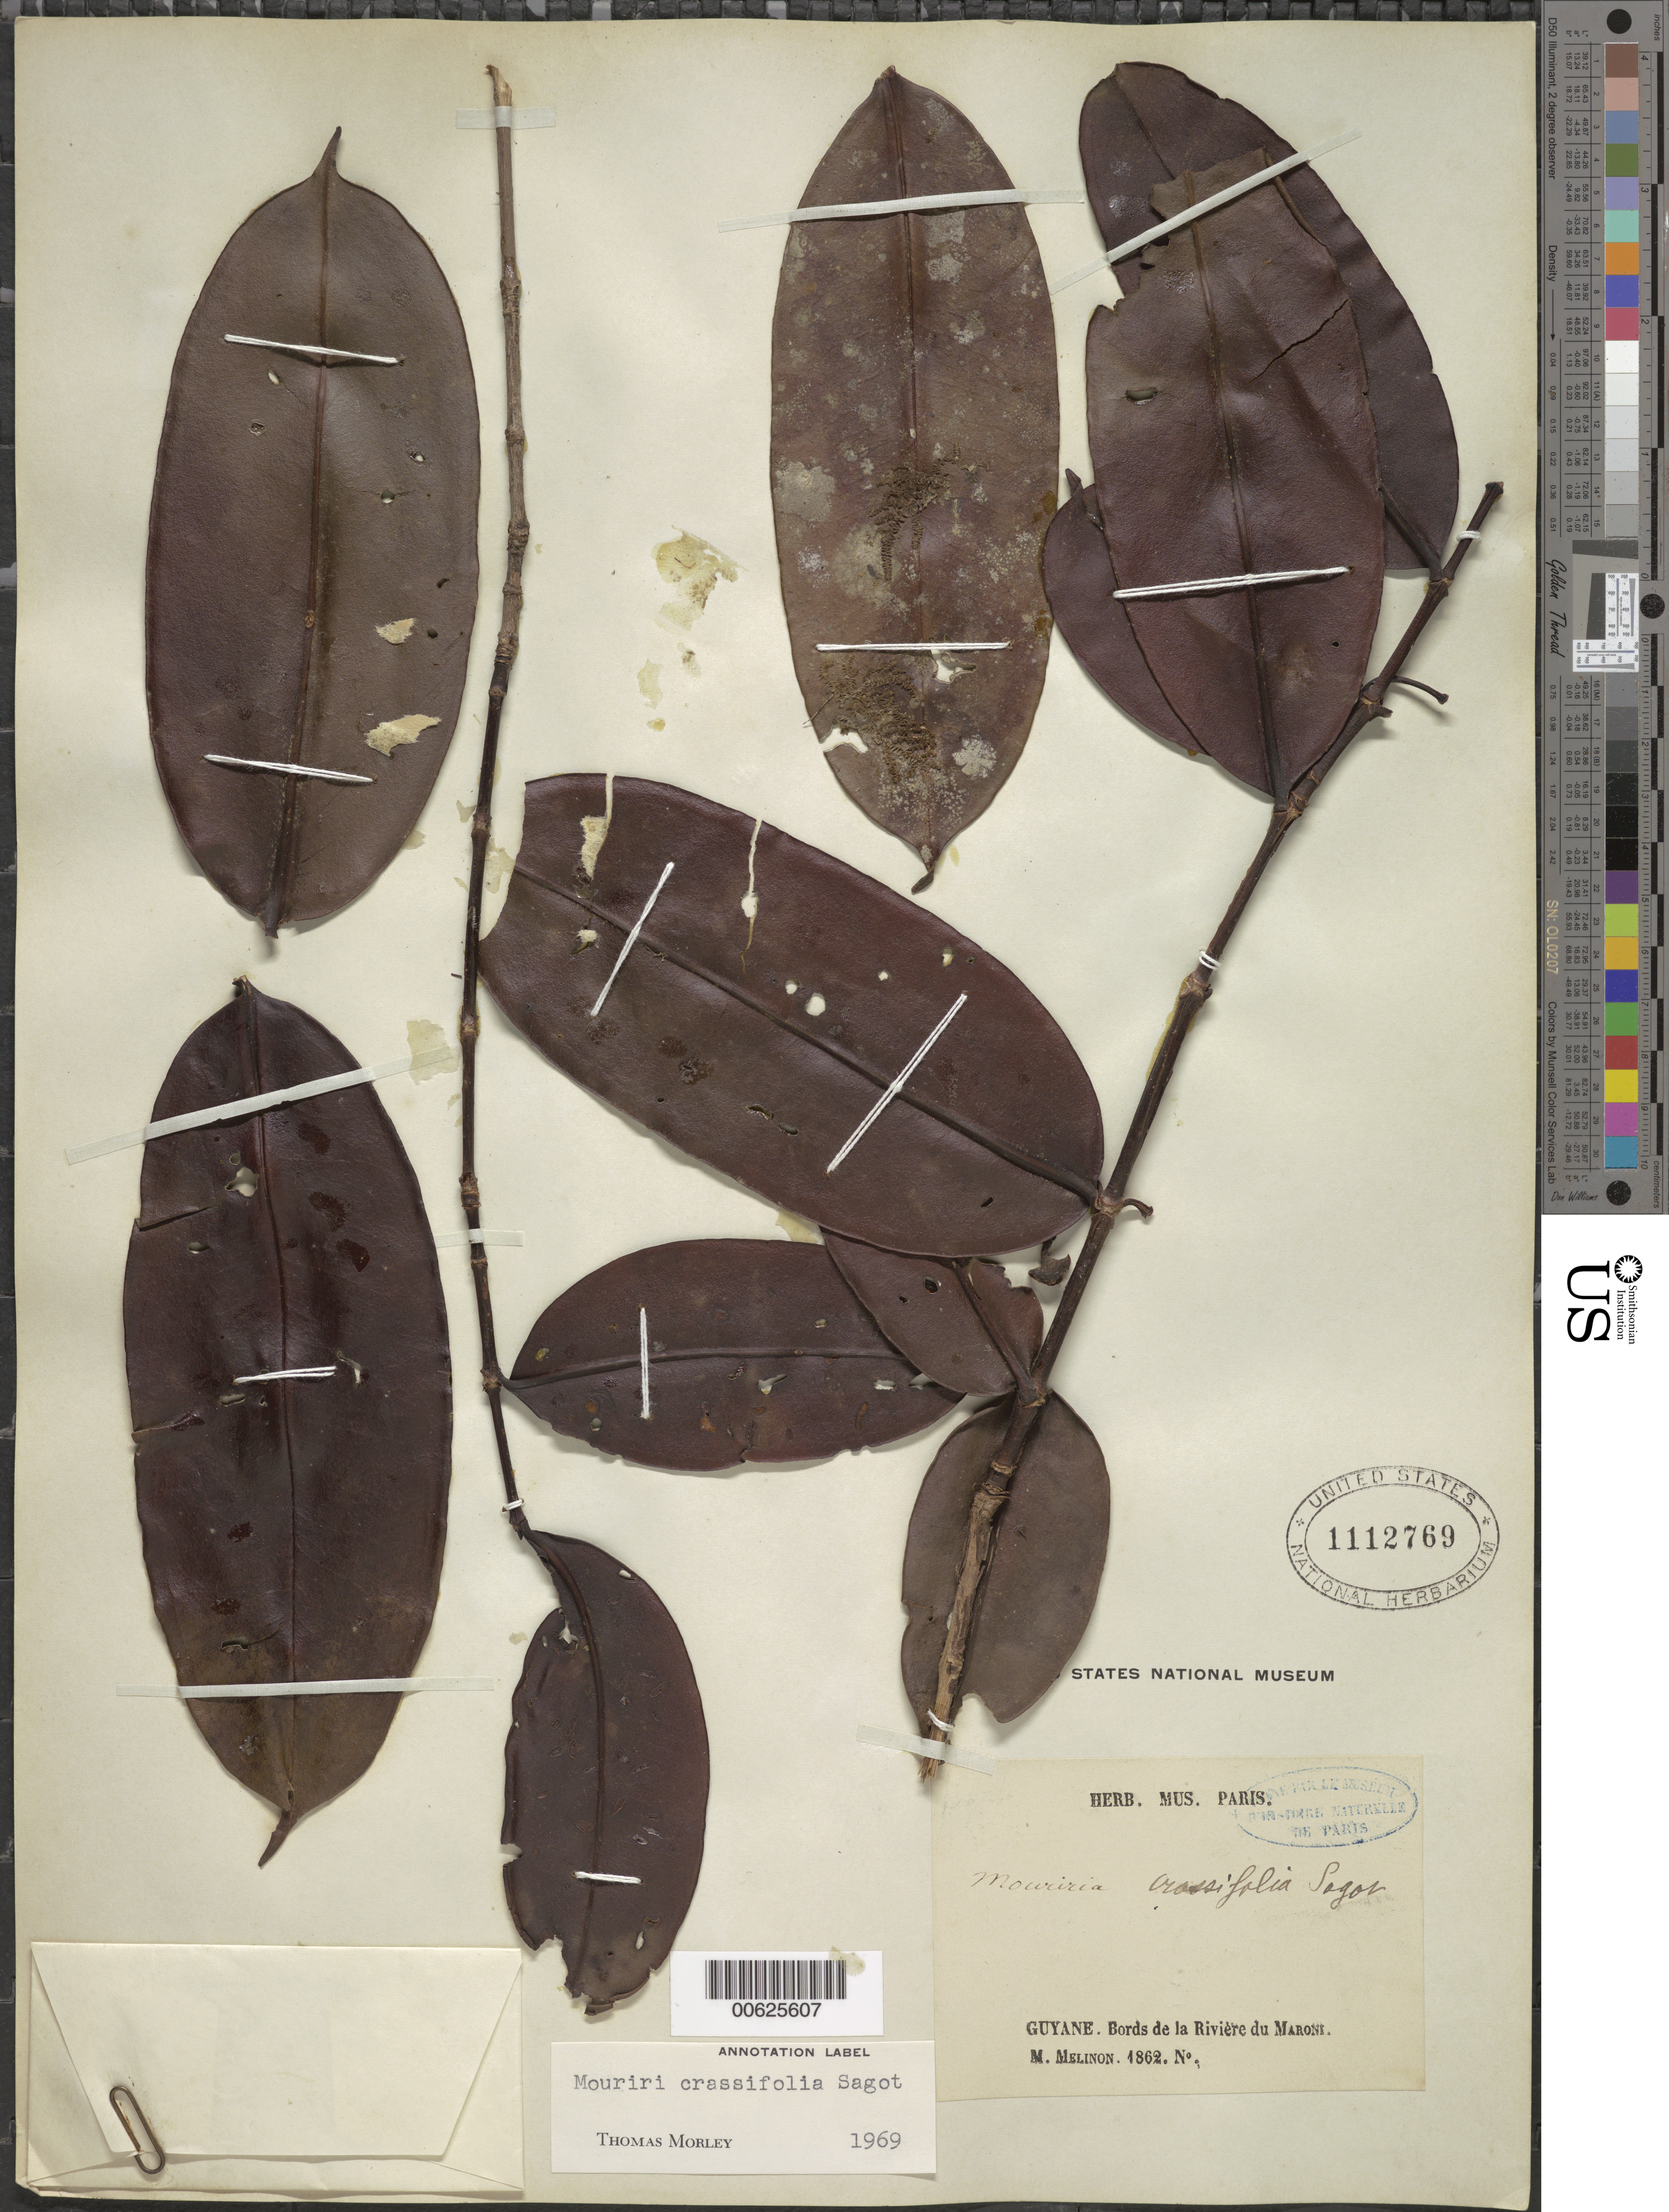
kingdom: Plantae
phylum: Tracheophyta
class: Magnoliopsida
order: Myrtales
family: Melastomataceae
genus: Mouriri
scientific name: Mouriri crassifolia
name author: Sagot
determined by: Morley, T.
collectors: E. Mélinon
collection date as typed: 1862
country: French Guiana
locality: Maroni R.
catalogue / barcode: US 1112769